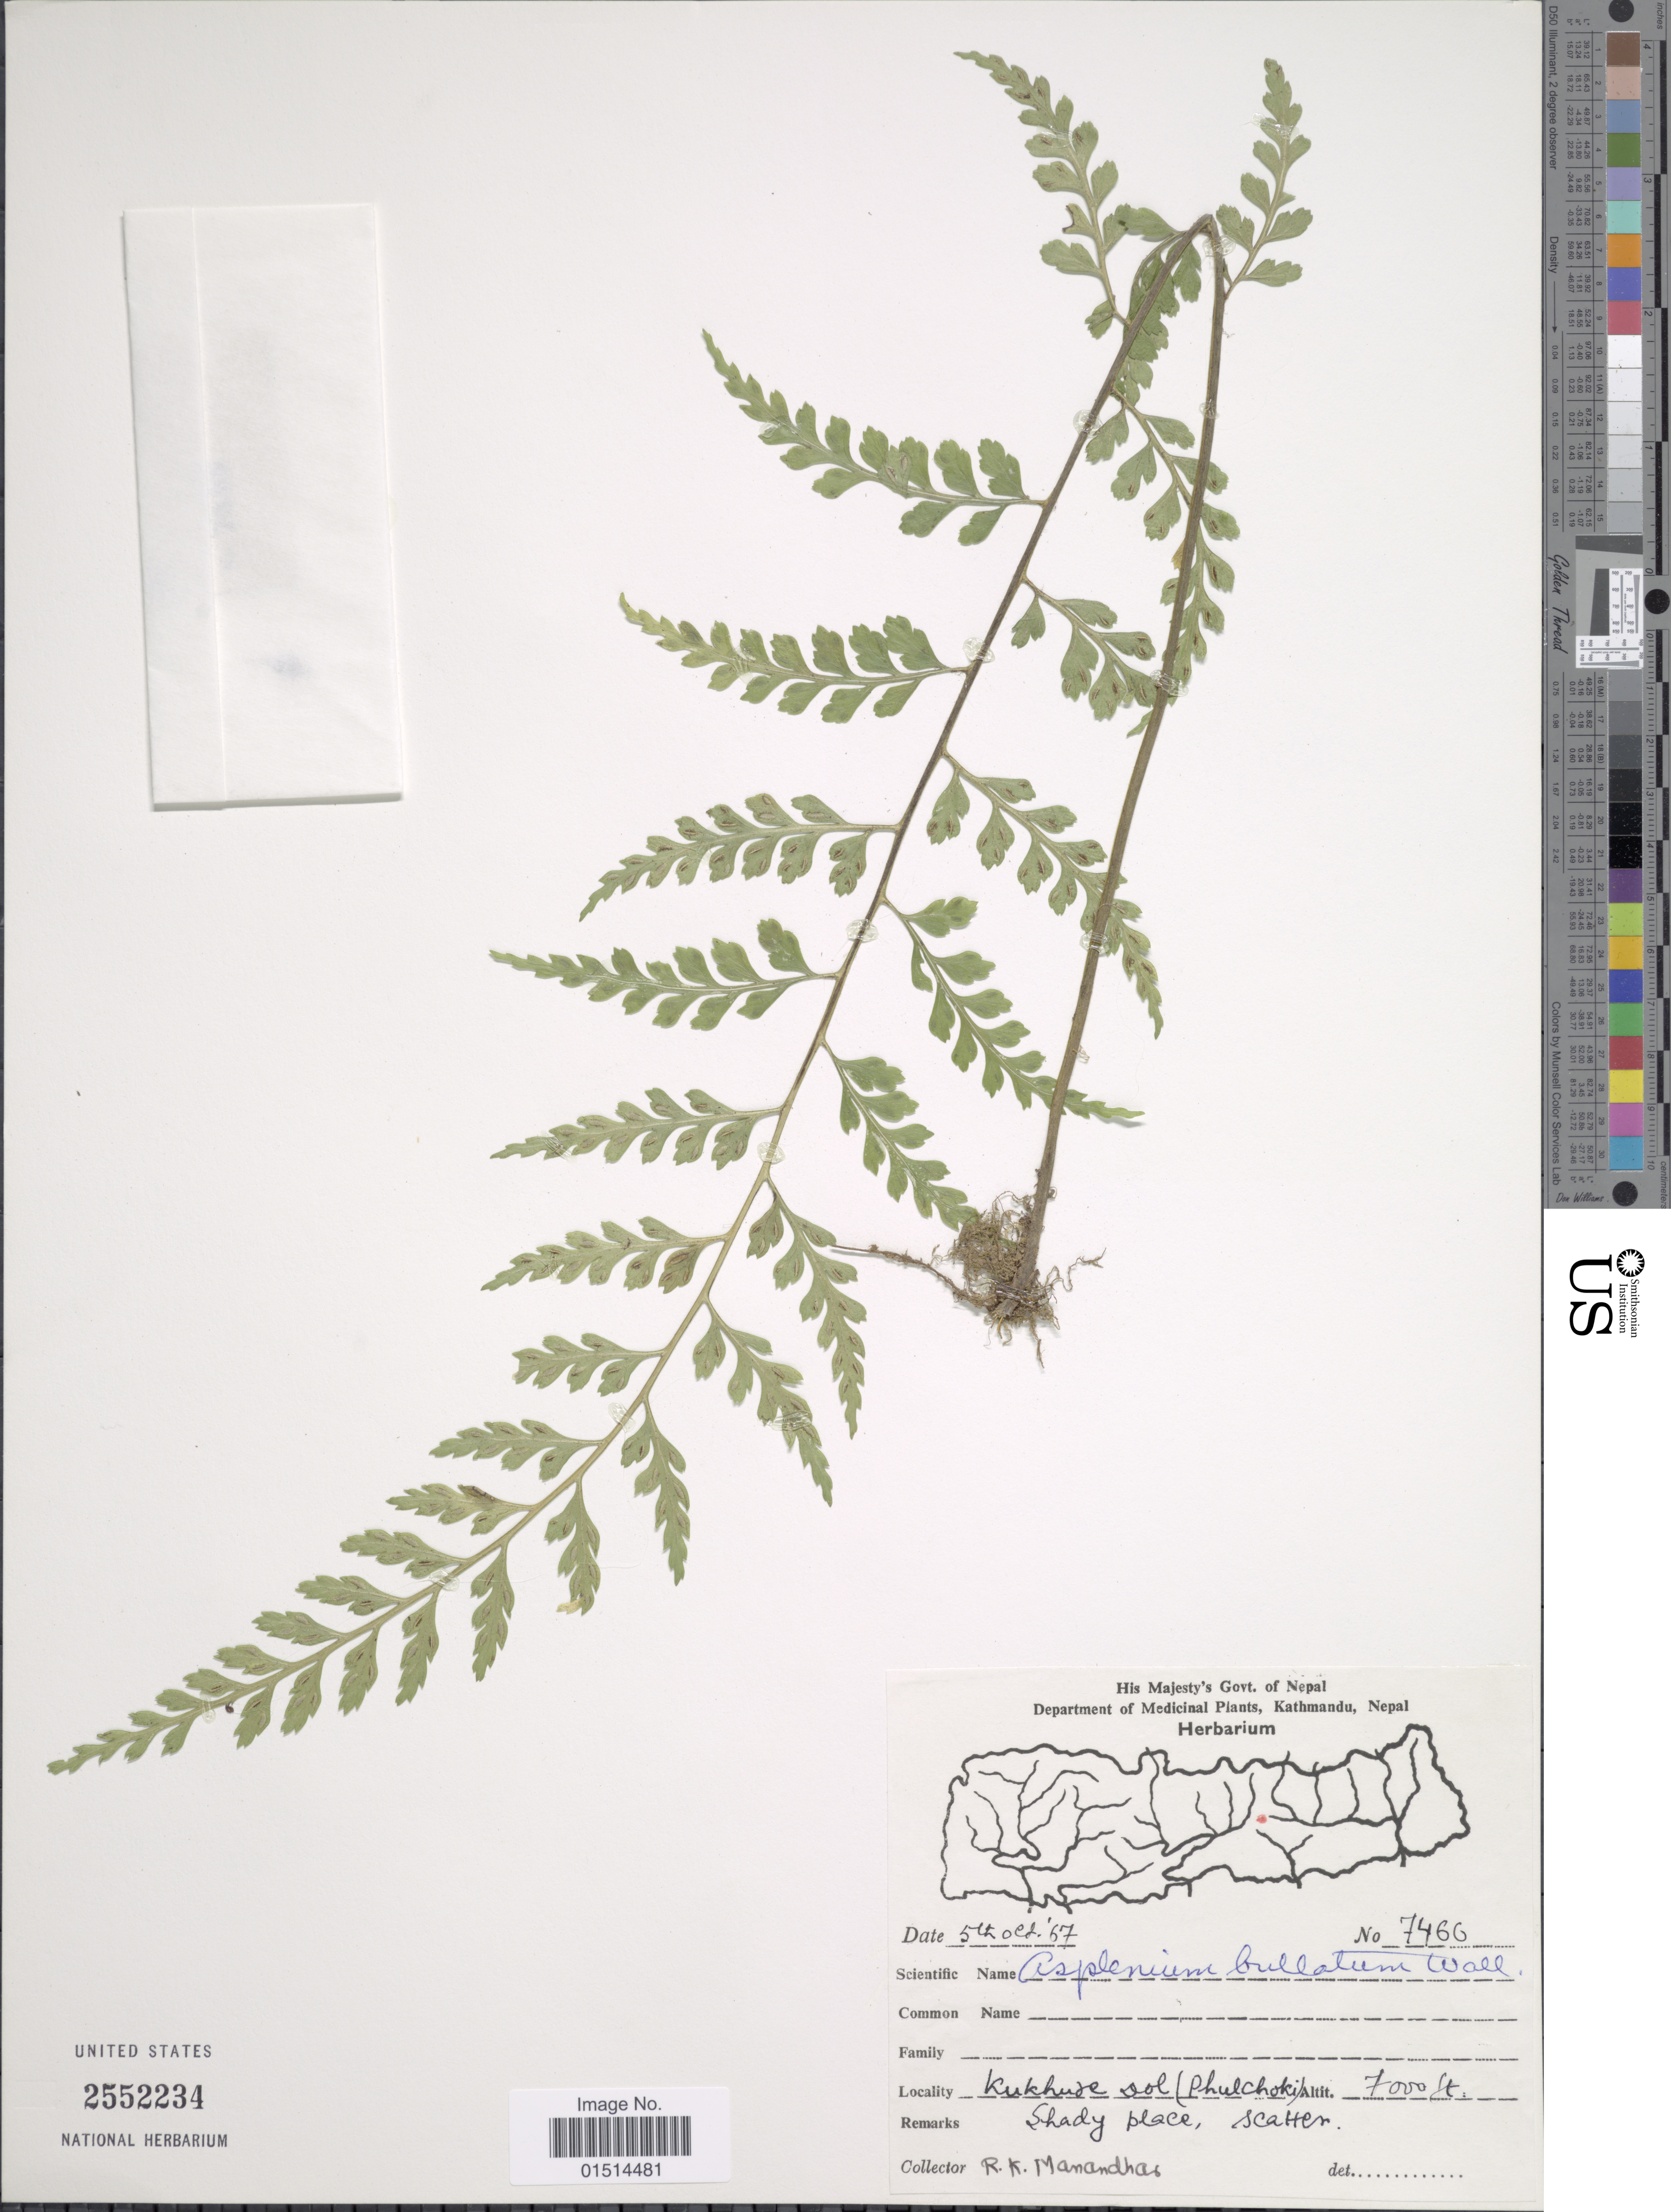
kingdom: Plantae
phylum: Tracheophyta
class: Polypodiopsida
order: Polypodiales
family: Aspleniaceae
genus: Asplenium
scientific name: Asplenium bullatum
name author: Wall. ex Mett.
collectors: R. Manandhar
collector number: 7466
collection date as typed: Transcribed d/m/y: 5/10/67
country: Nepal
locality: Kathmandu, Nepal, Kukhuse sol (Phulchoki)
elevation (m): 2134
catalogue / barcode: US 2552234